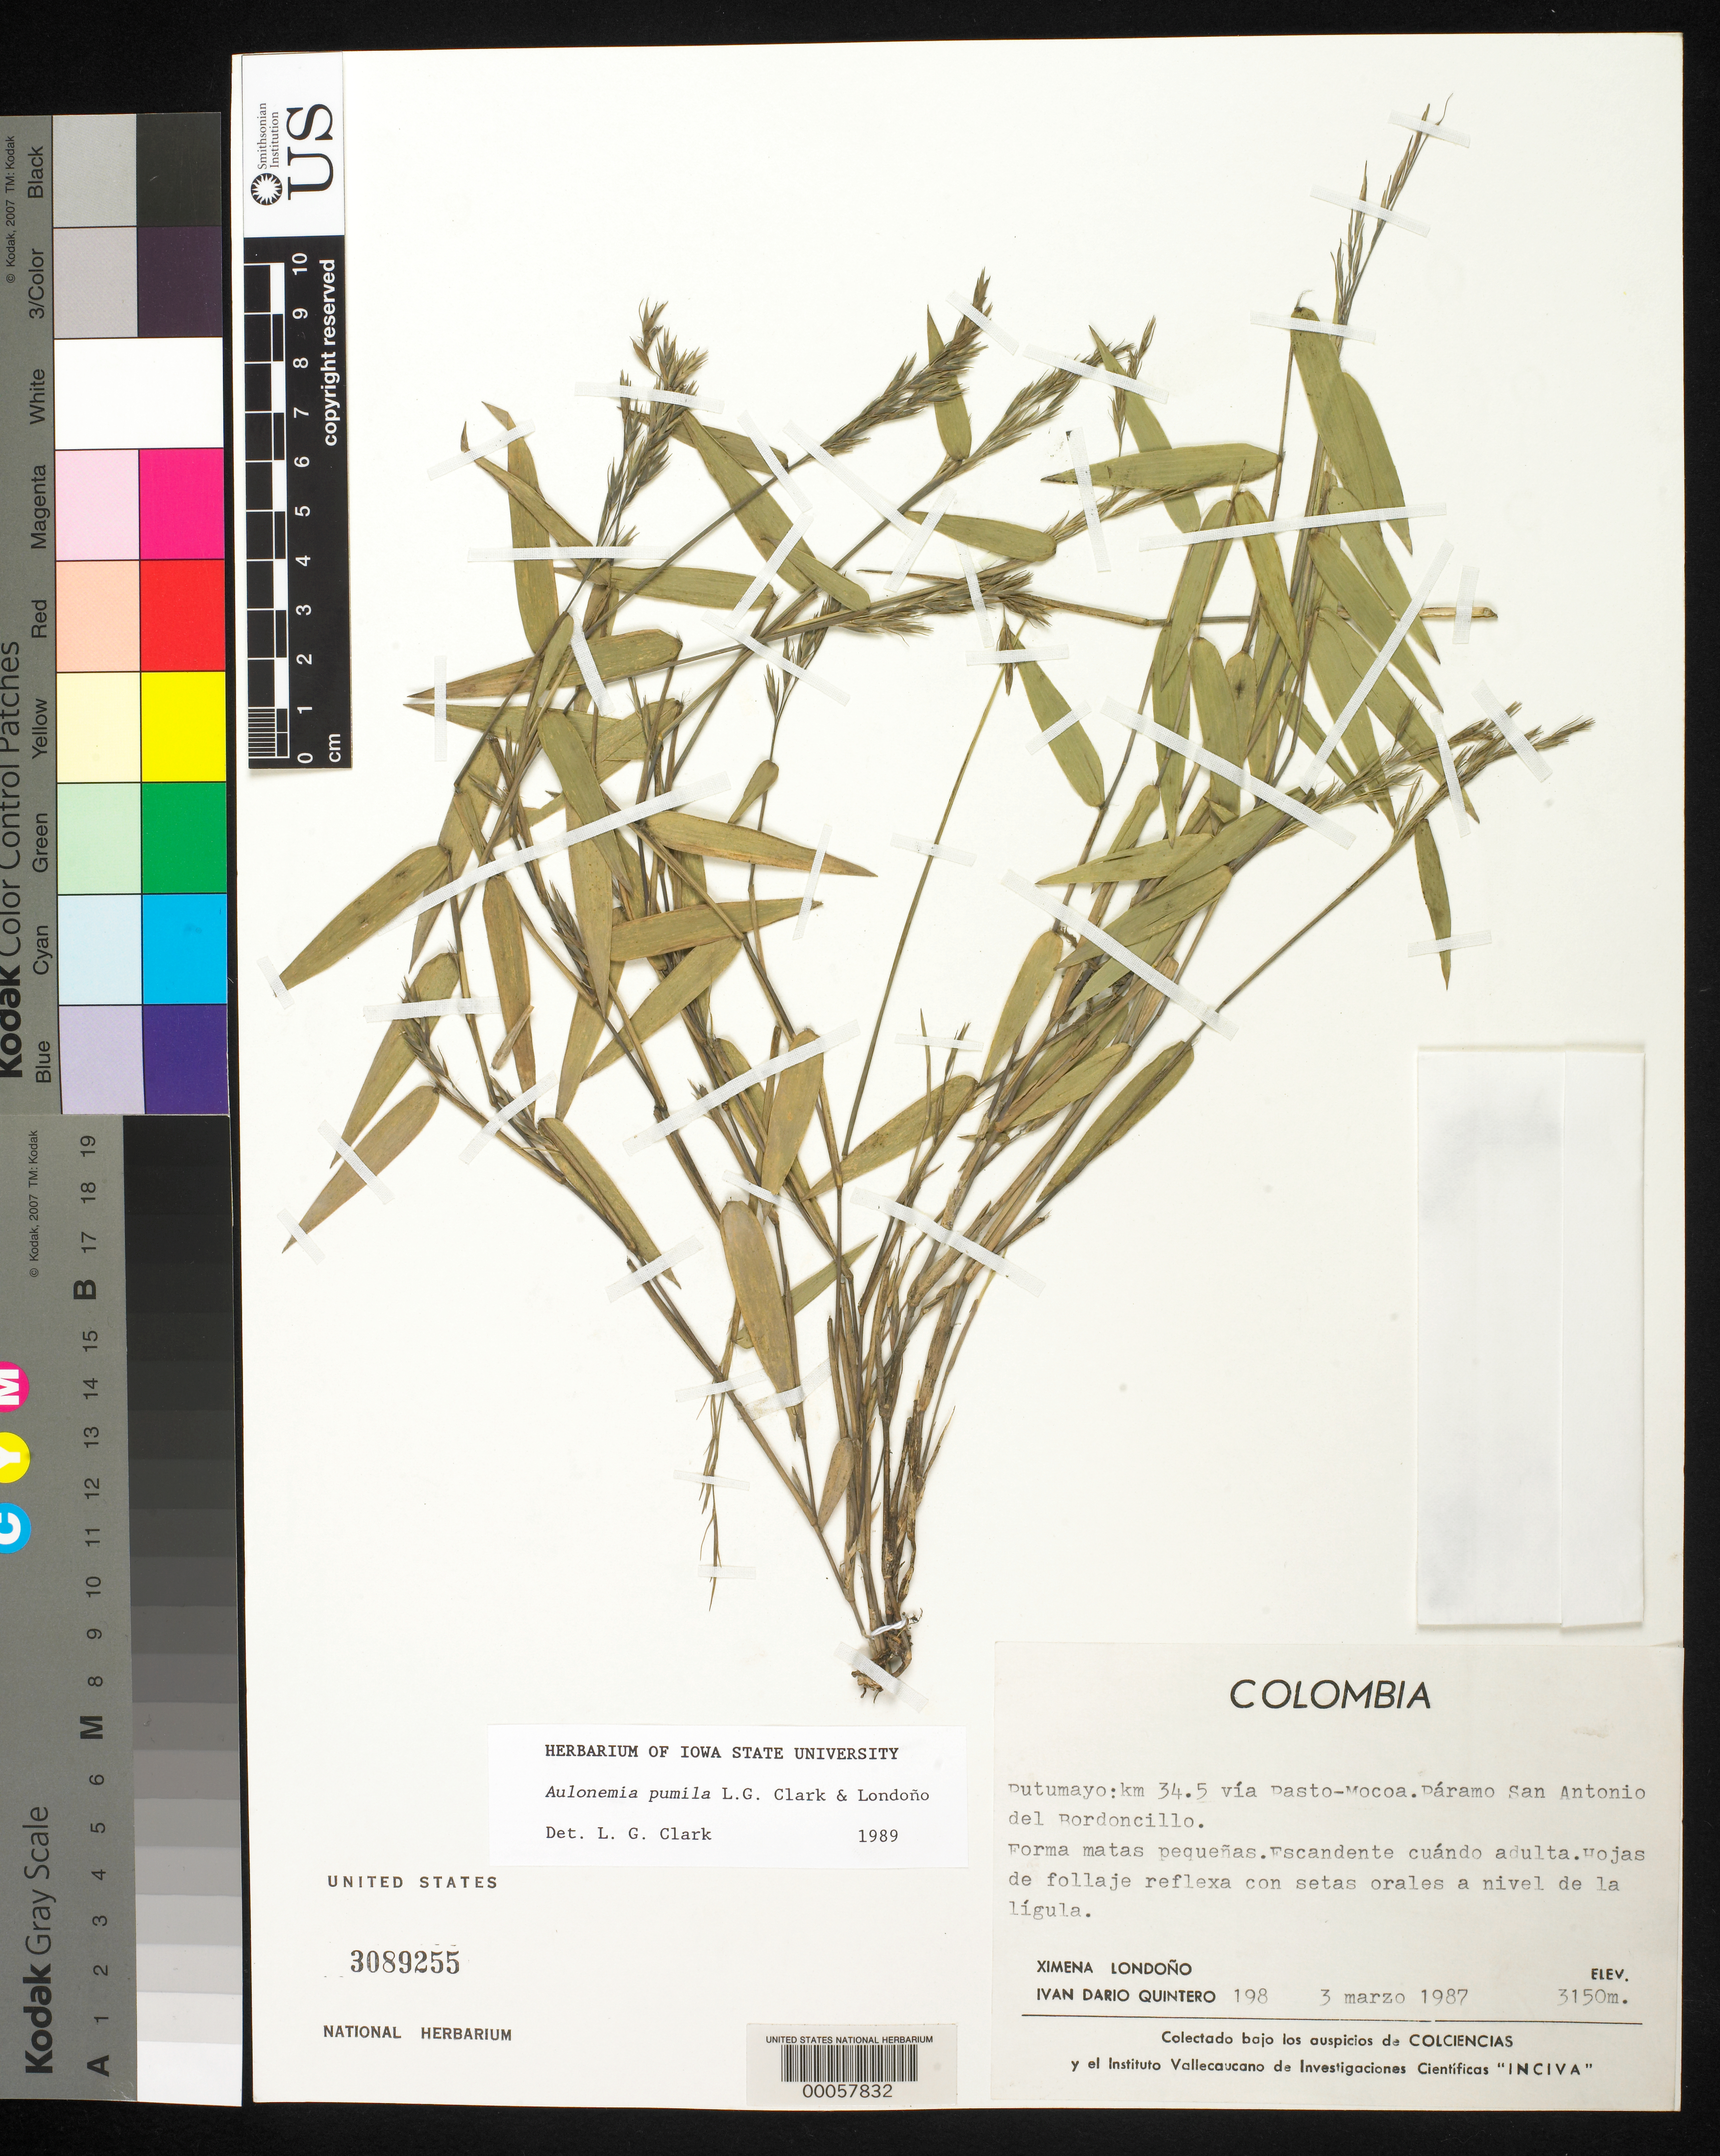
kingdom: Plantae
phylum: Tracheophyta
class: Liliopsida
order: Poales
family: Poaceae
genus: Aulonemia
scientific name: Aulonemia pumila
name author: L.G. Clark & Londoño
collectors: X. Londoño & I. Quintero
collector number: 198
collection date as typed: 03 Mar 1987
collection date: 1987-03-03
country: Colombia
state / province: Putumayo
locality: Km 34.5 of the Pasto-Mocoa road, Paramo San Antonia del Bordoncillo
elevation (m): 3150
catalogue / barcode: US 3089255